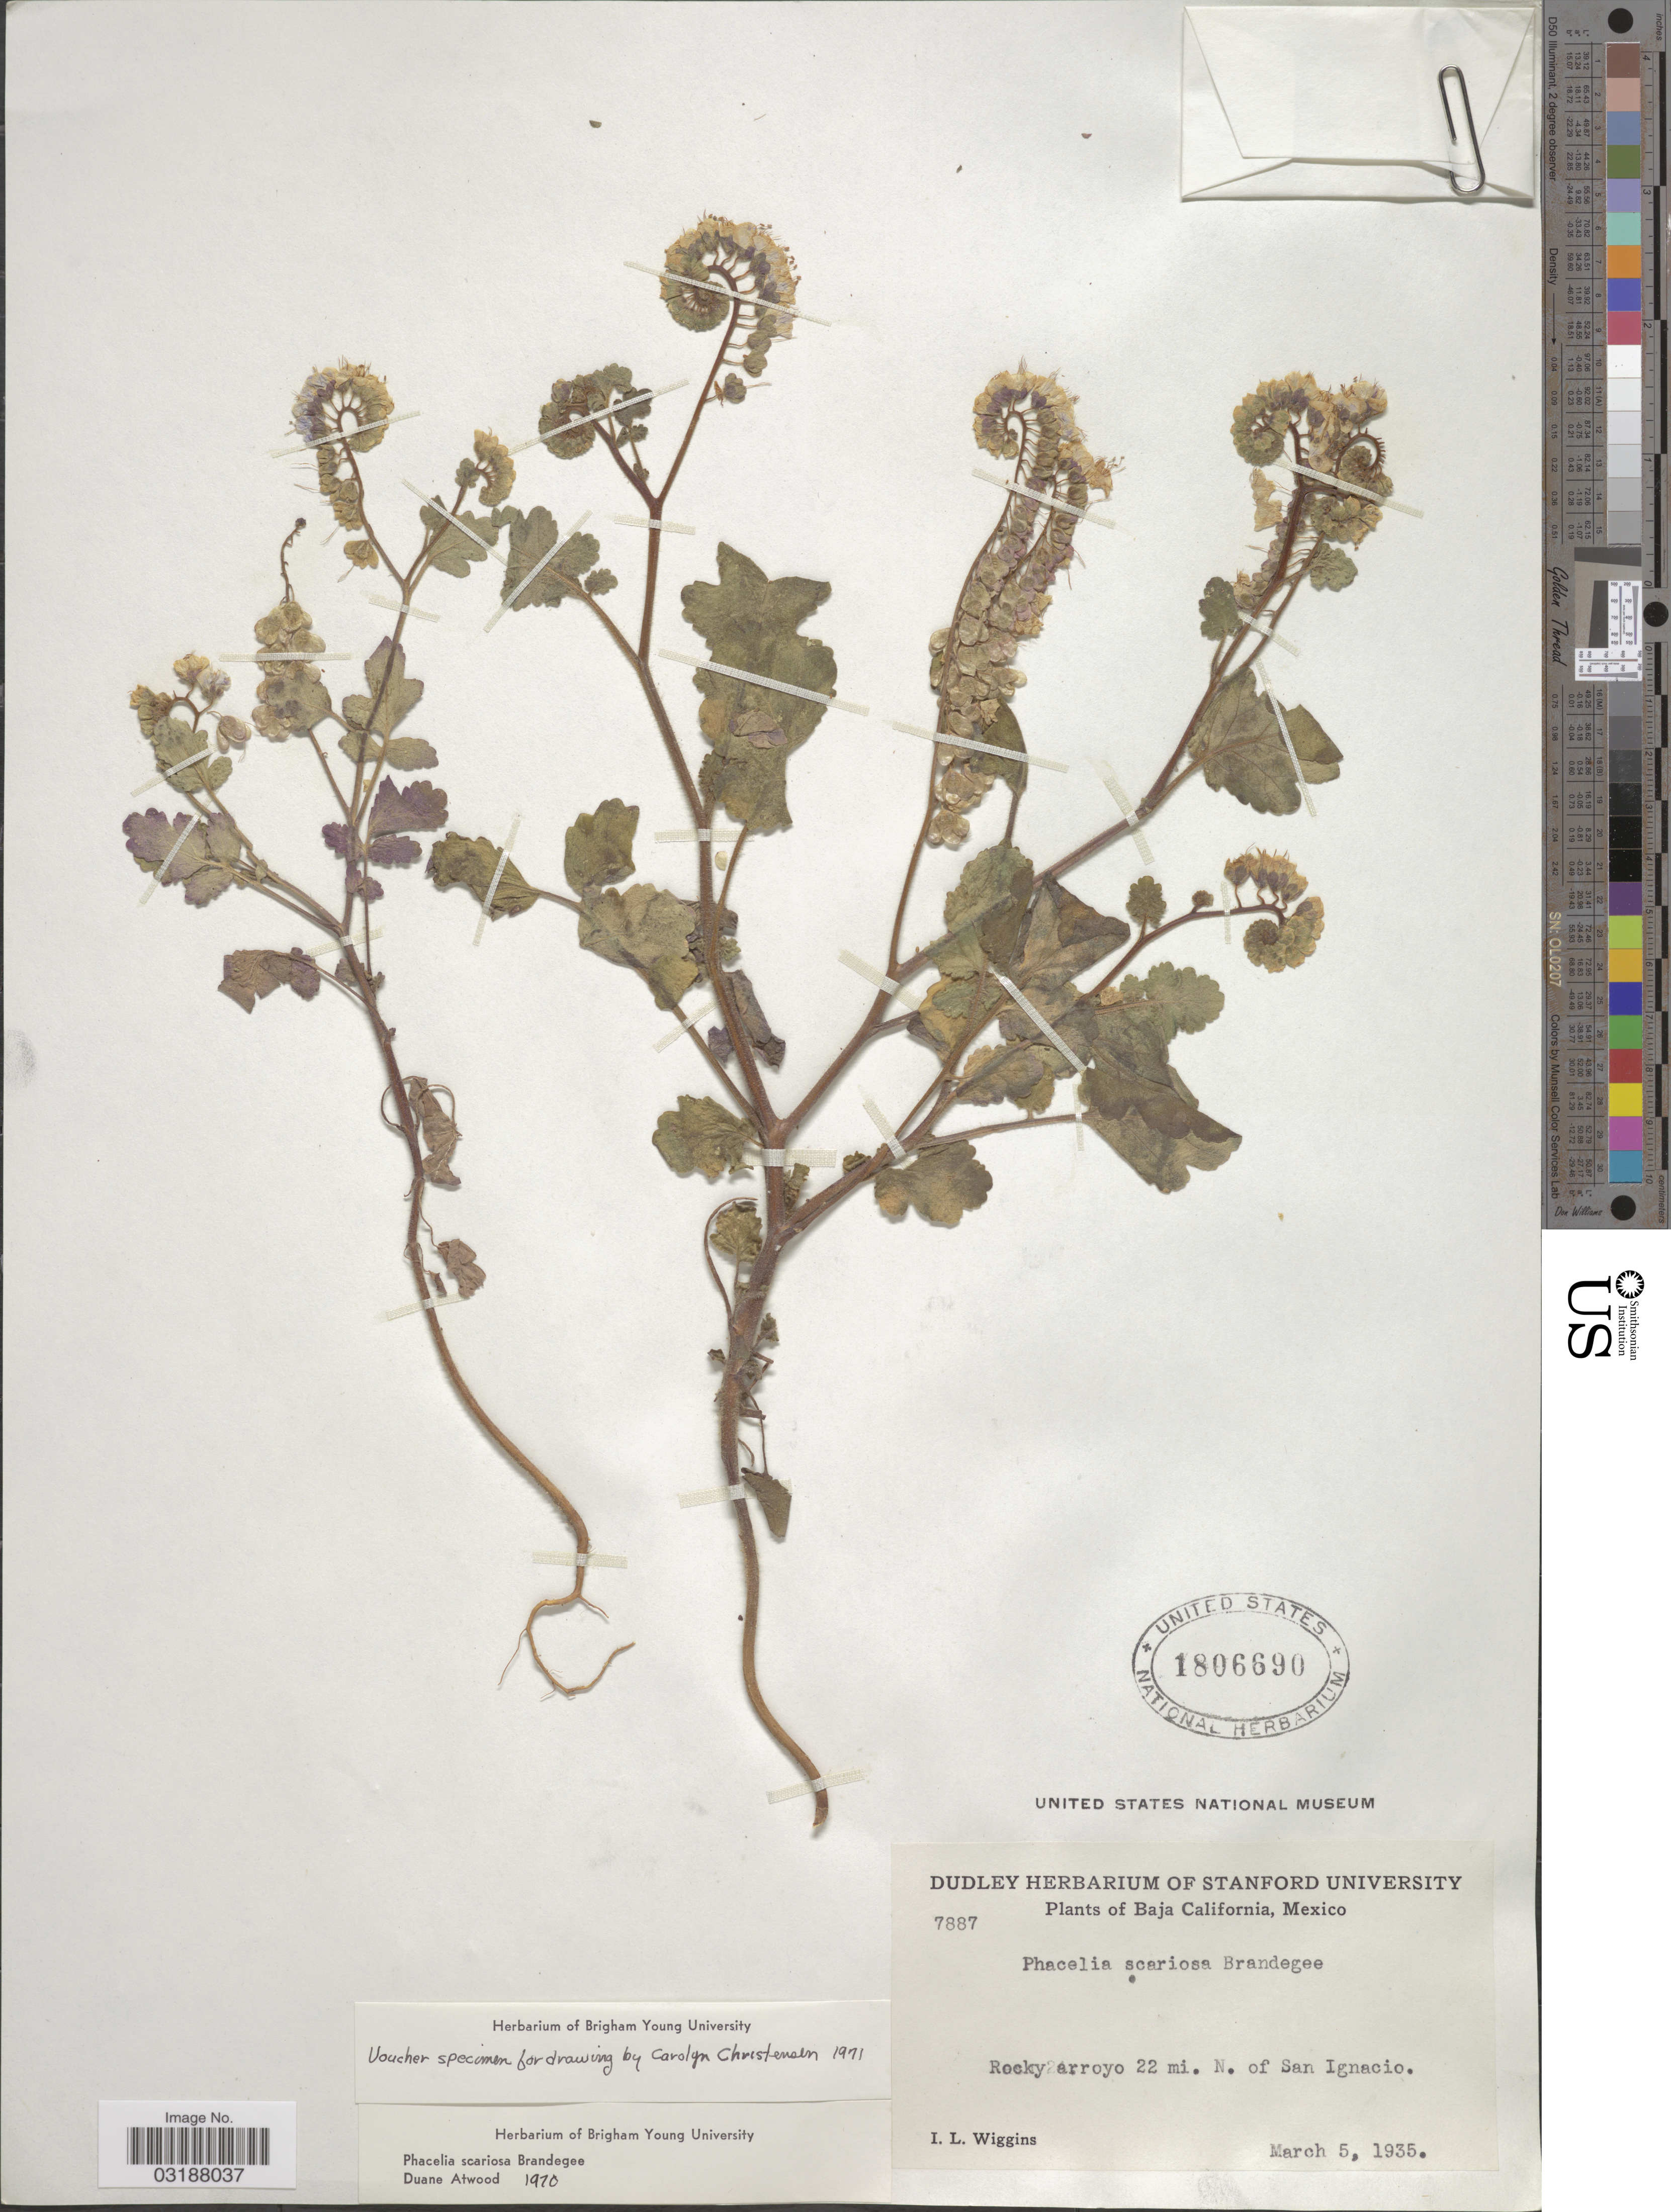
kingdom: Plantae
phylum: Tracheophyta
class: Magnoliopsida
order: Boraginales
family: Hydrophyllaceae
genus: Phacelia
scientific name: Phacelia scariosa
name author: Brandegee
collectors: I. L. Wiggins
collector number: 7887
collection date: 1935-03-05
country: Mexico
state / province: Baja California Sur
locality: Rocky arroyo 22 mi. N. of San Ignacio.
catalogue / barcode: US 1806690